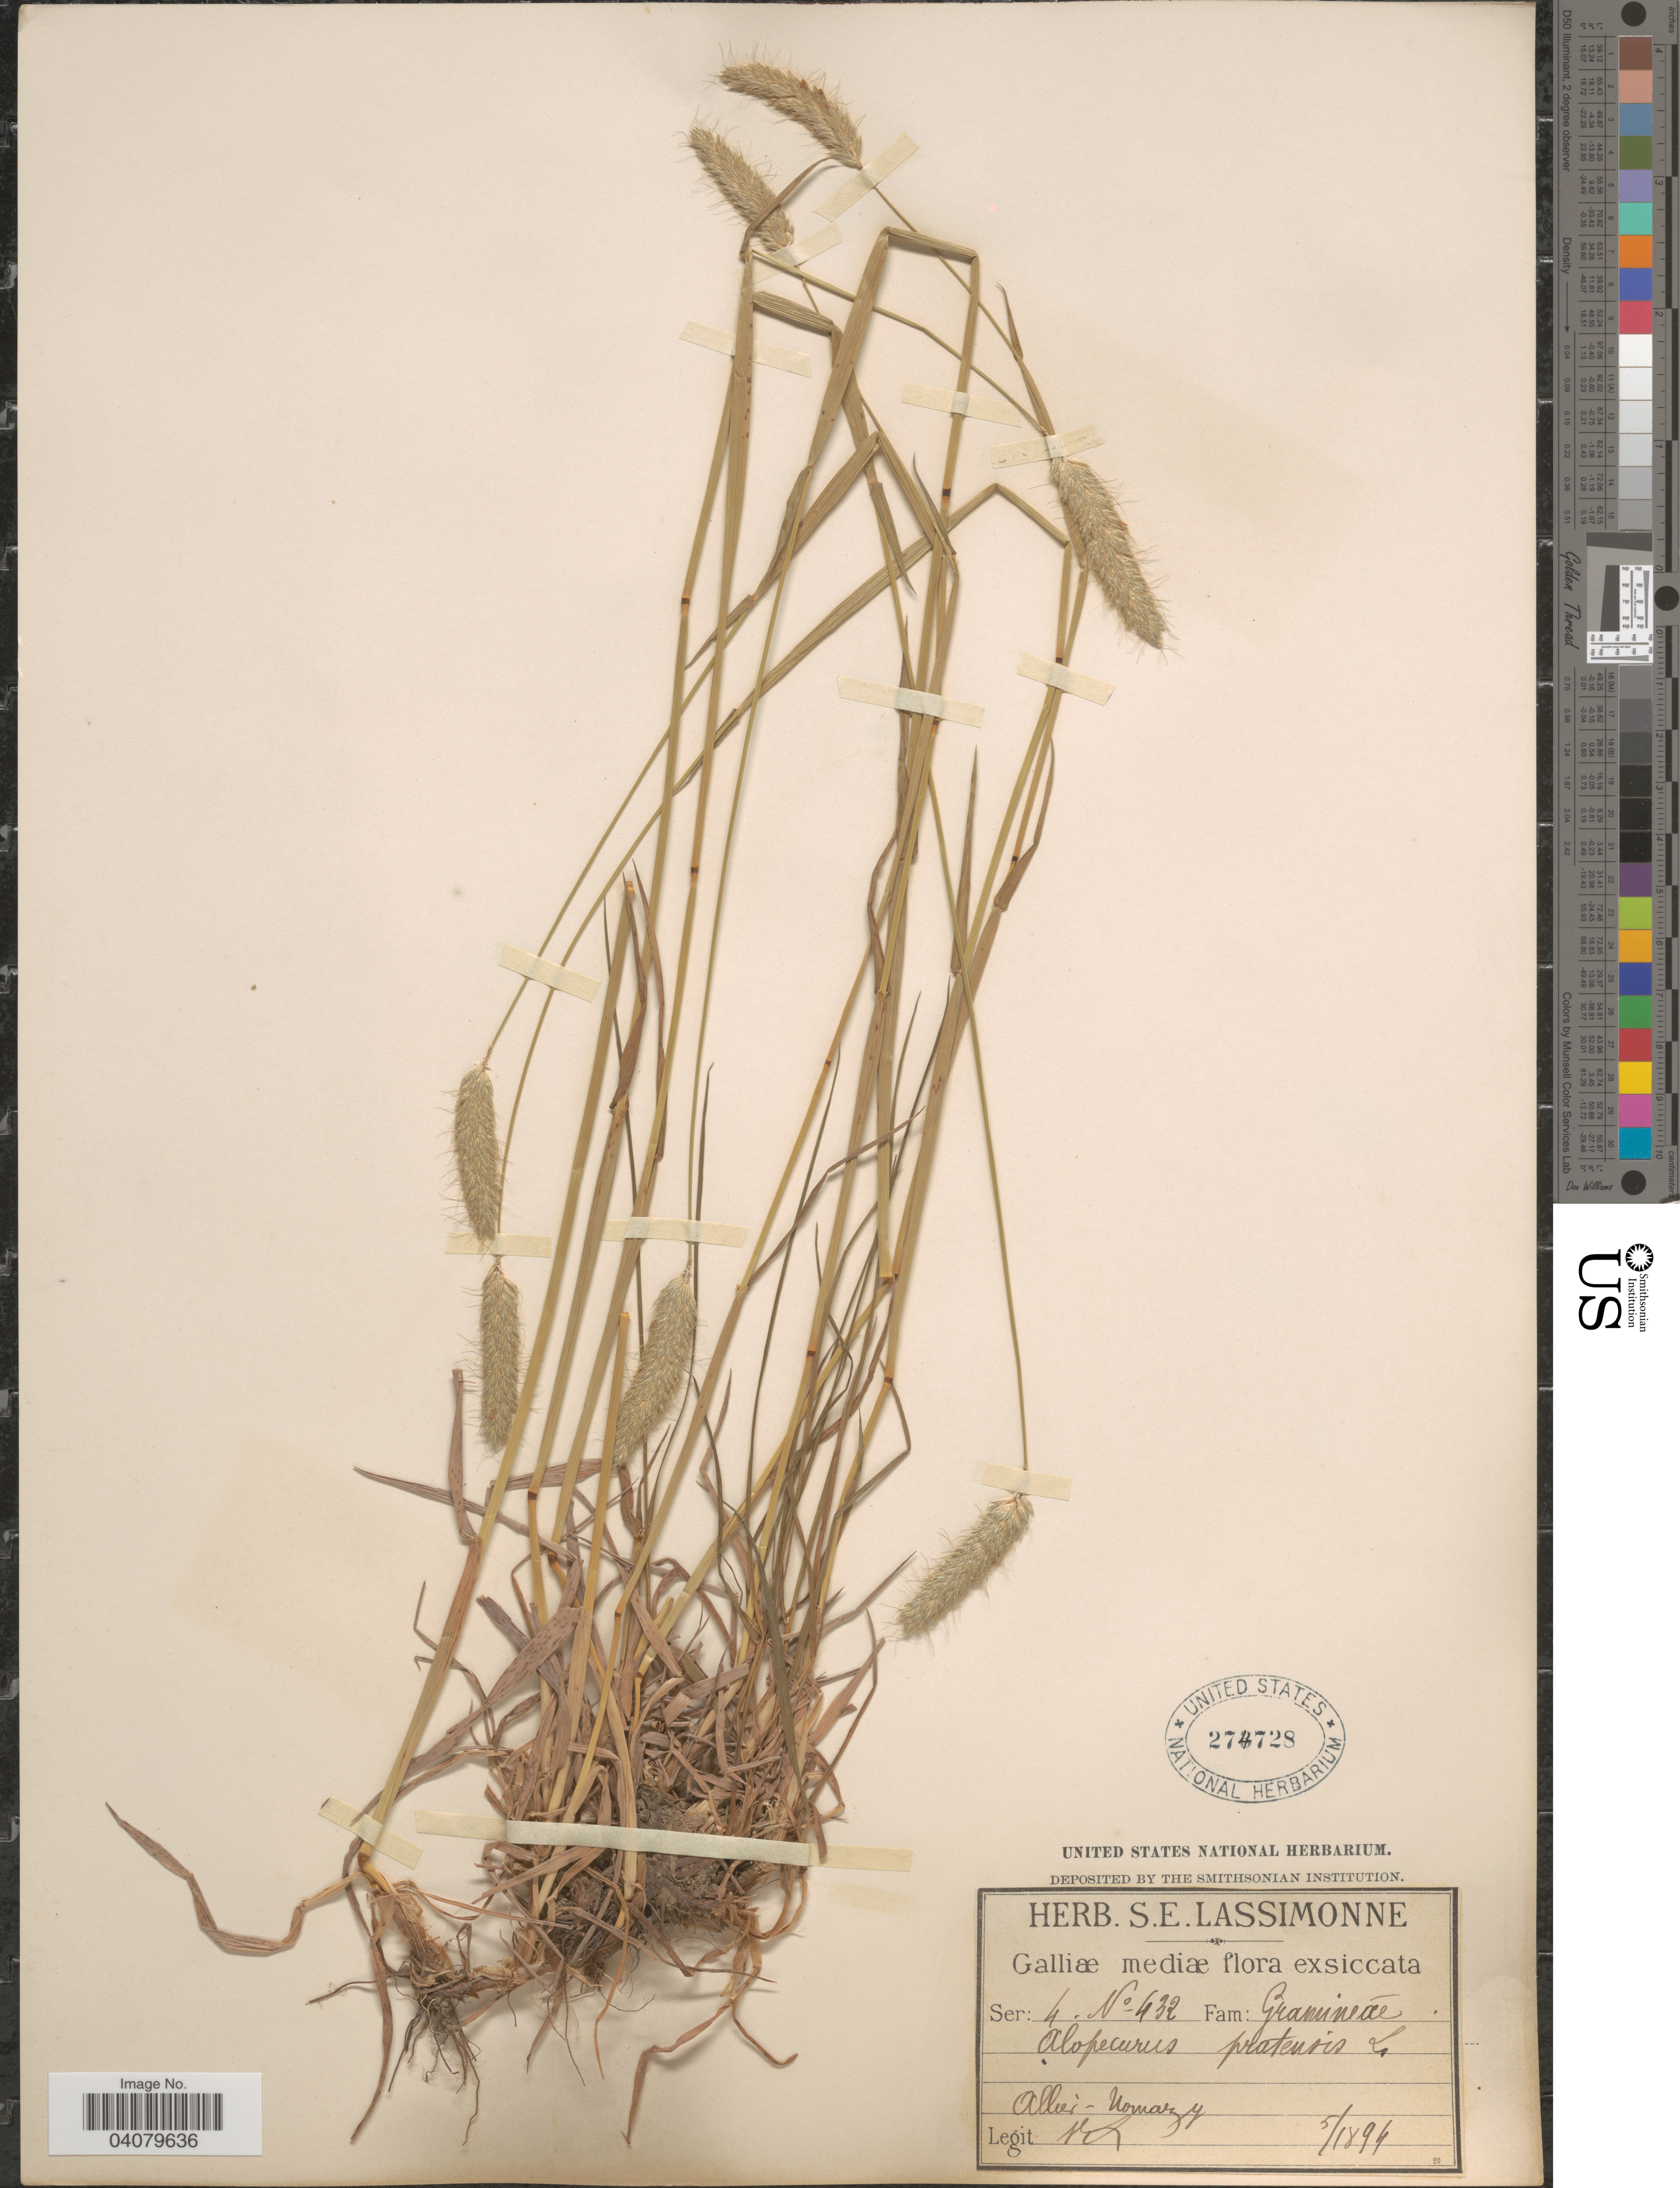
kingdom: Plantae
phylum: Tracheophyta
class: Liliopsida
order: Poales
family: Poaceae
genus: Alopecurus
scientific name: Alopecurus pratensis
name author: L.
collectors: S. Lassimonne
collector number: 432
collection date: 1894-05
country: France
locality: Galliæ mediæ. Allier-Nomazy.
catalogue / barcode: US 274728